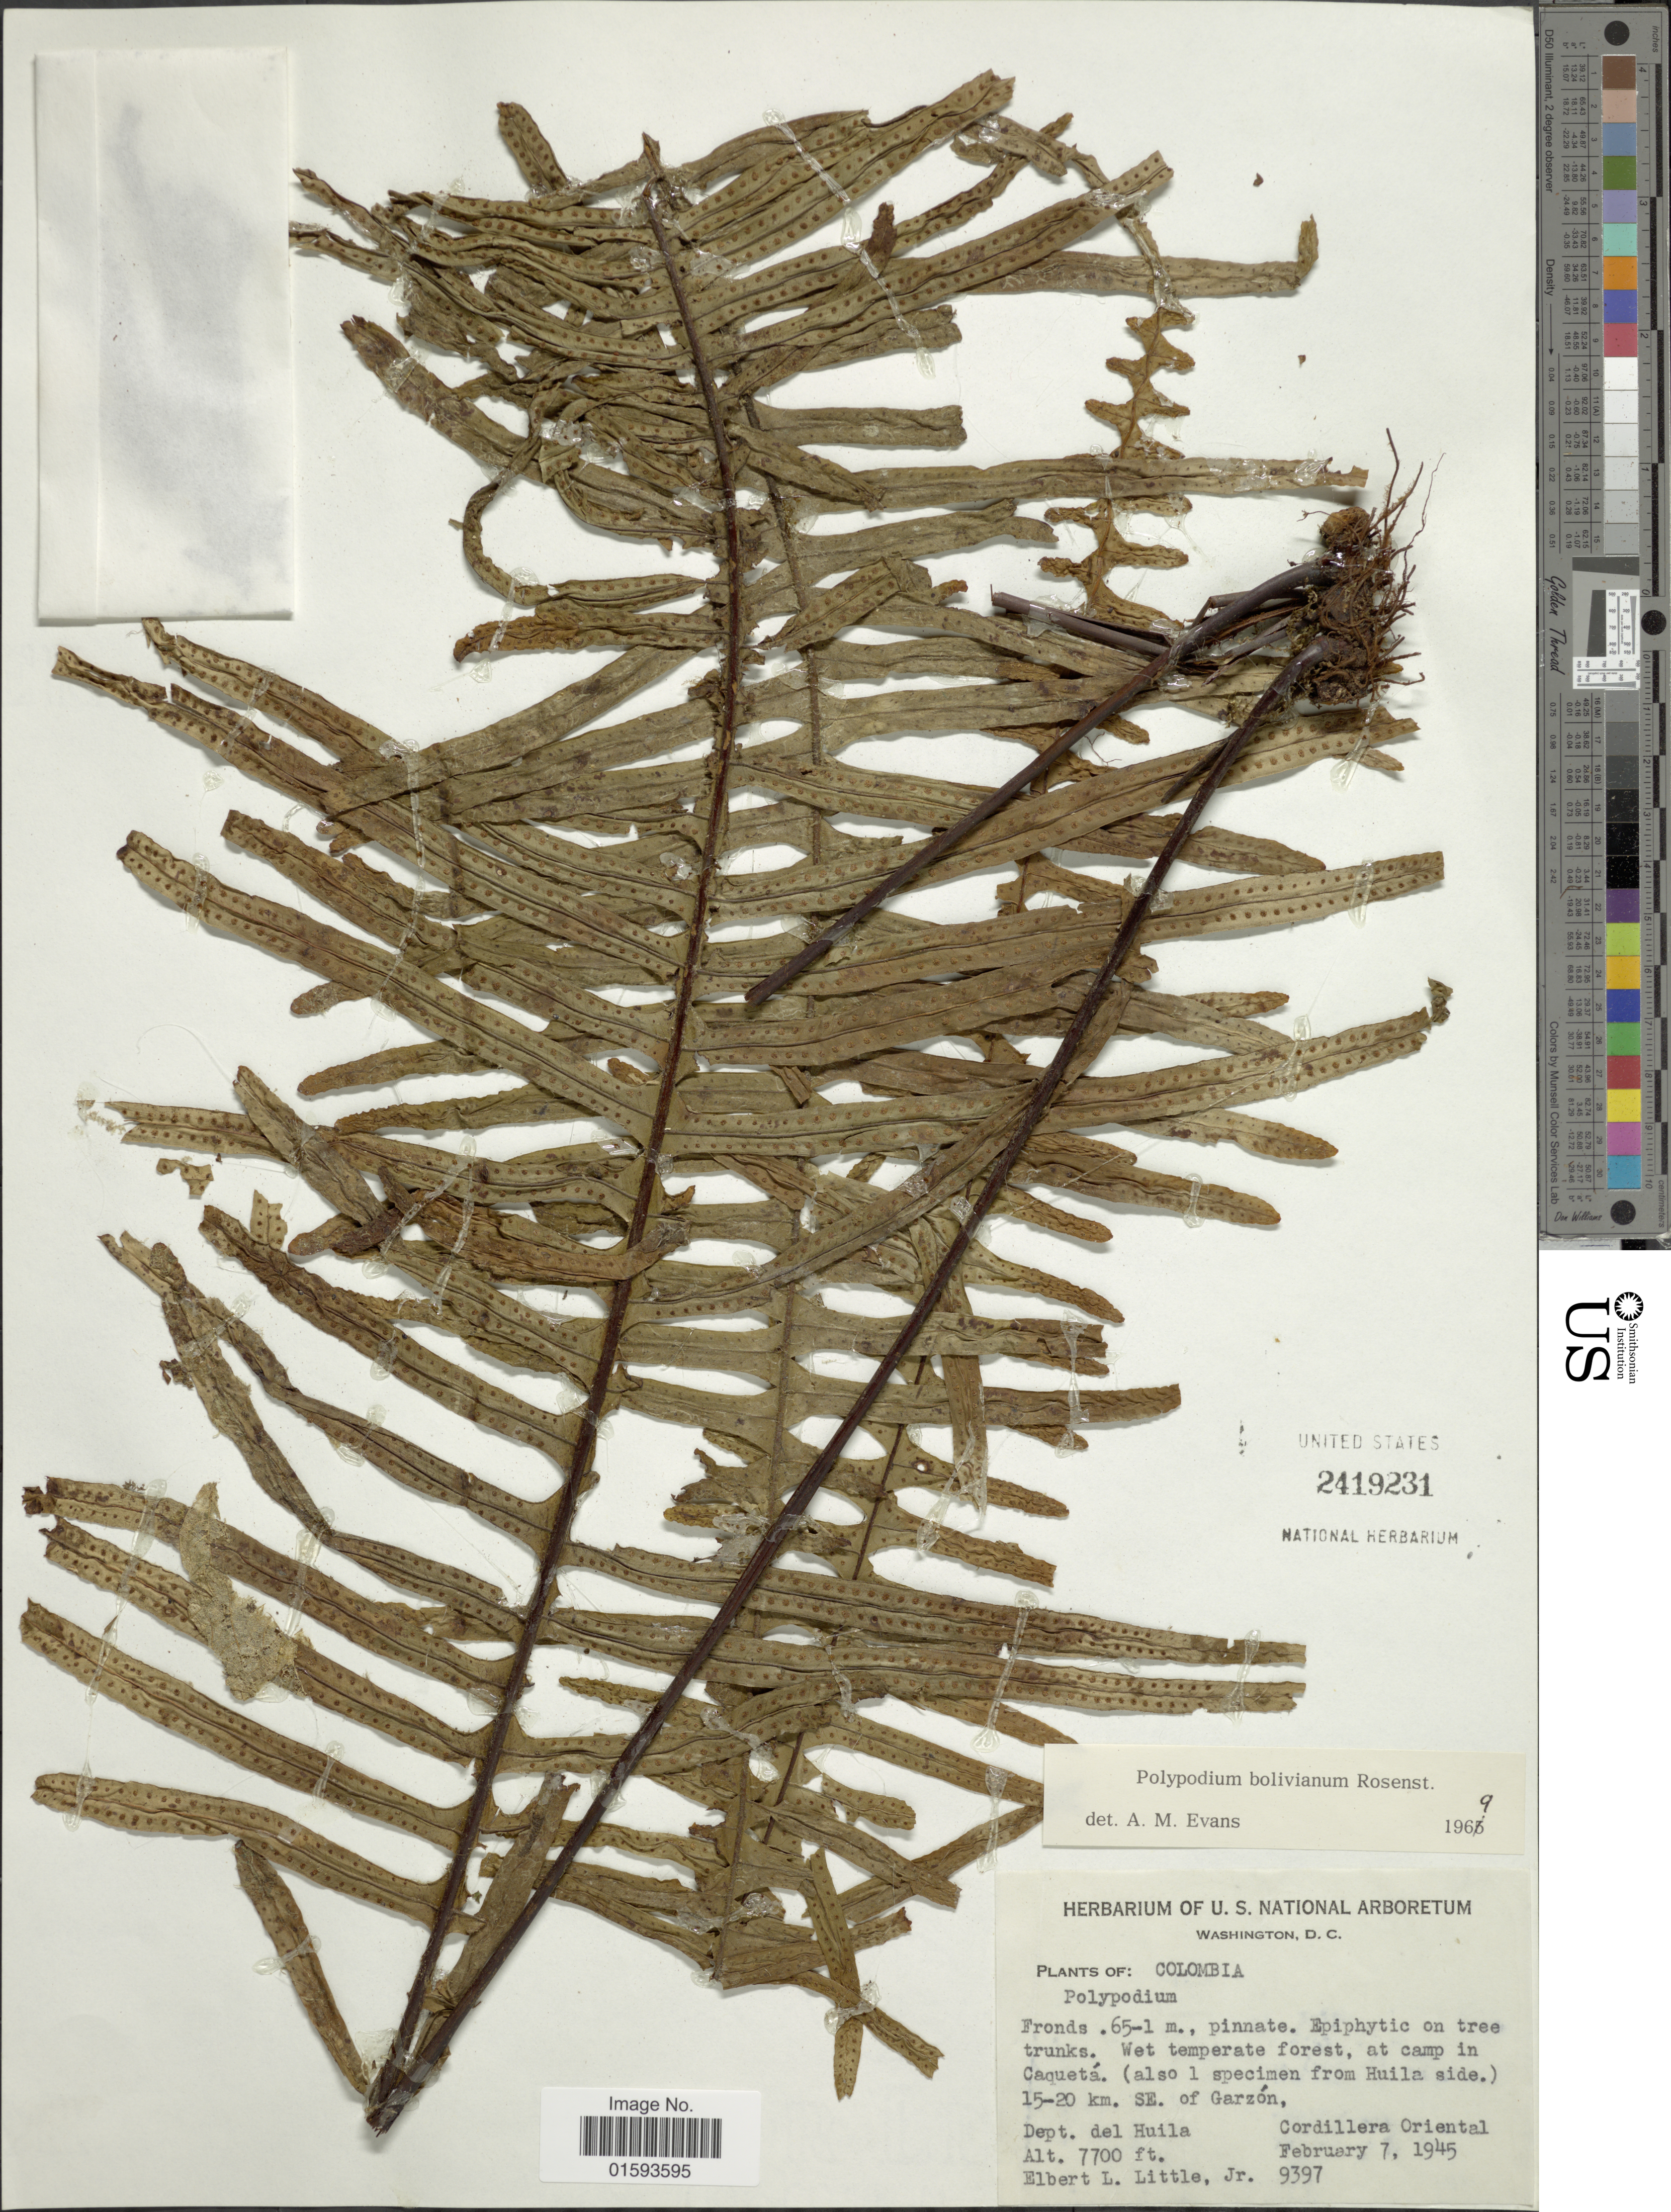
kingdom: Plantae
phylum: Tracheophyta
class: Polypodiopsida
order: Polypodiales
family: Polypodiaceae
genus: Pecluma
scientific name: Pecluma divaricata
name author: (E. Fourn.) Mickel & Beitel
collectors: E. L. Little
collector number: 9397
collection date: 1945-02-07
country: Colombia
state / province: Huila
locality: Wet temperate forest, at camp in Caqueta. (also 1 specimen from Huila side) 15-20 km. SE of Garzon, Cordillera Oriental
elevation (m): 2347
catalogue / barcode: US 2419231